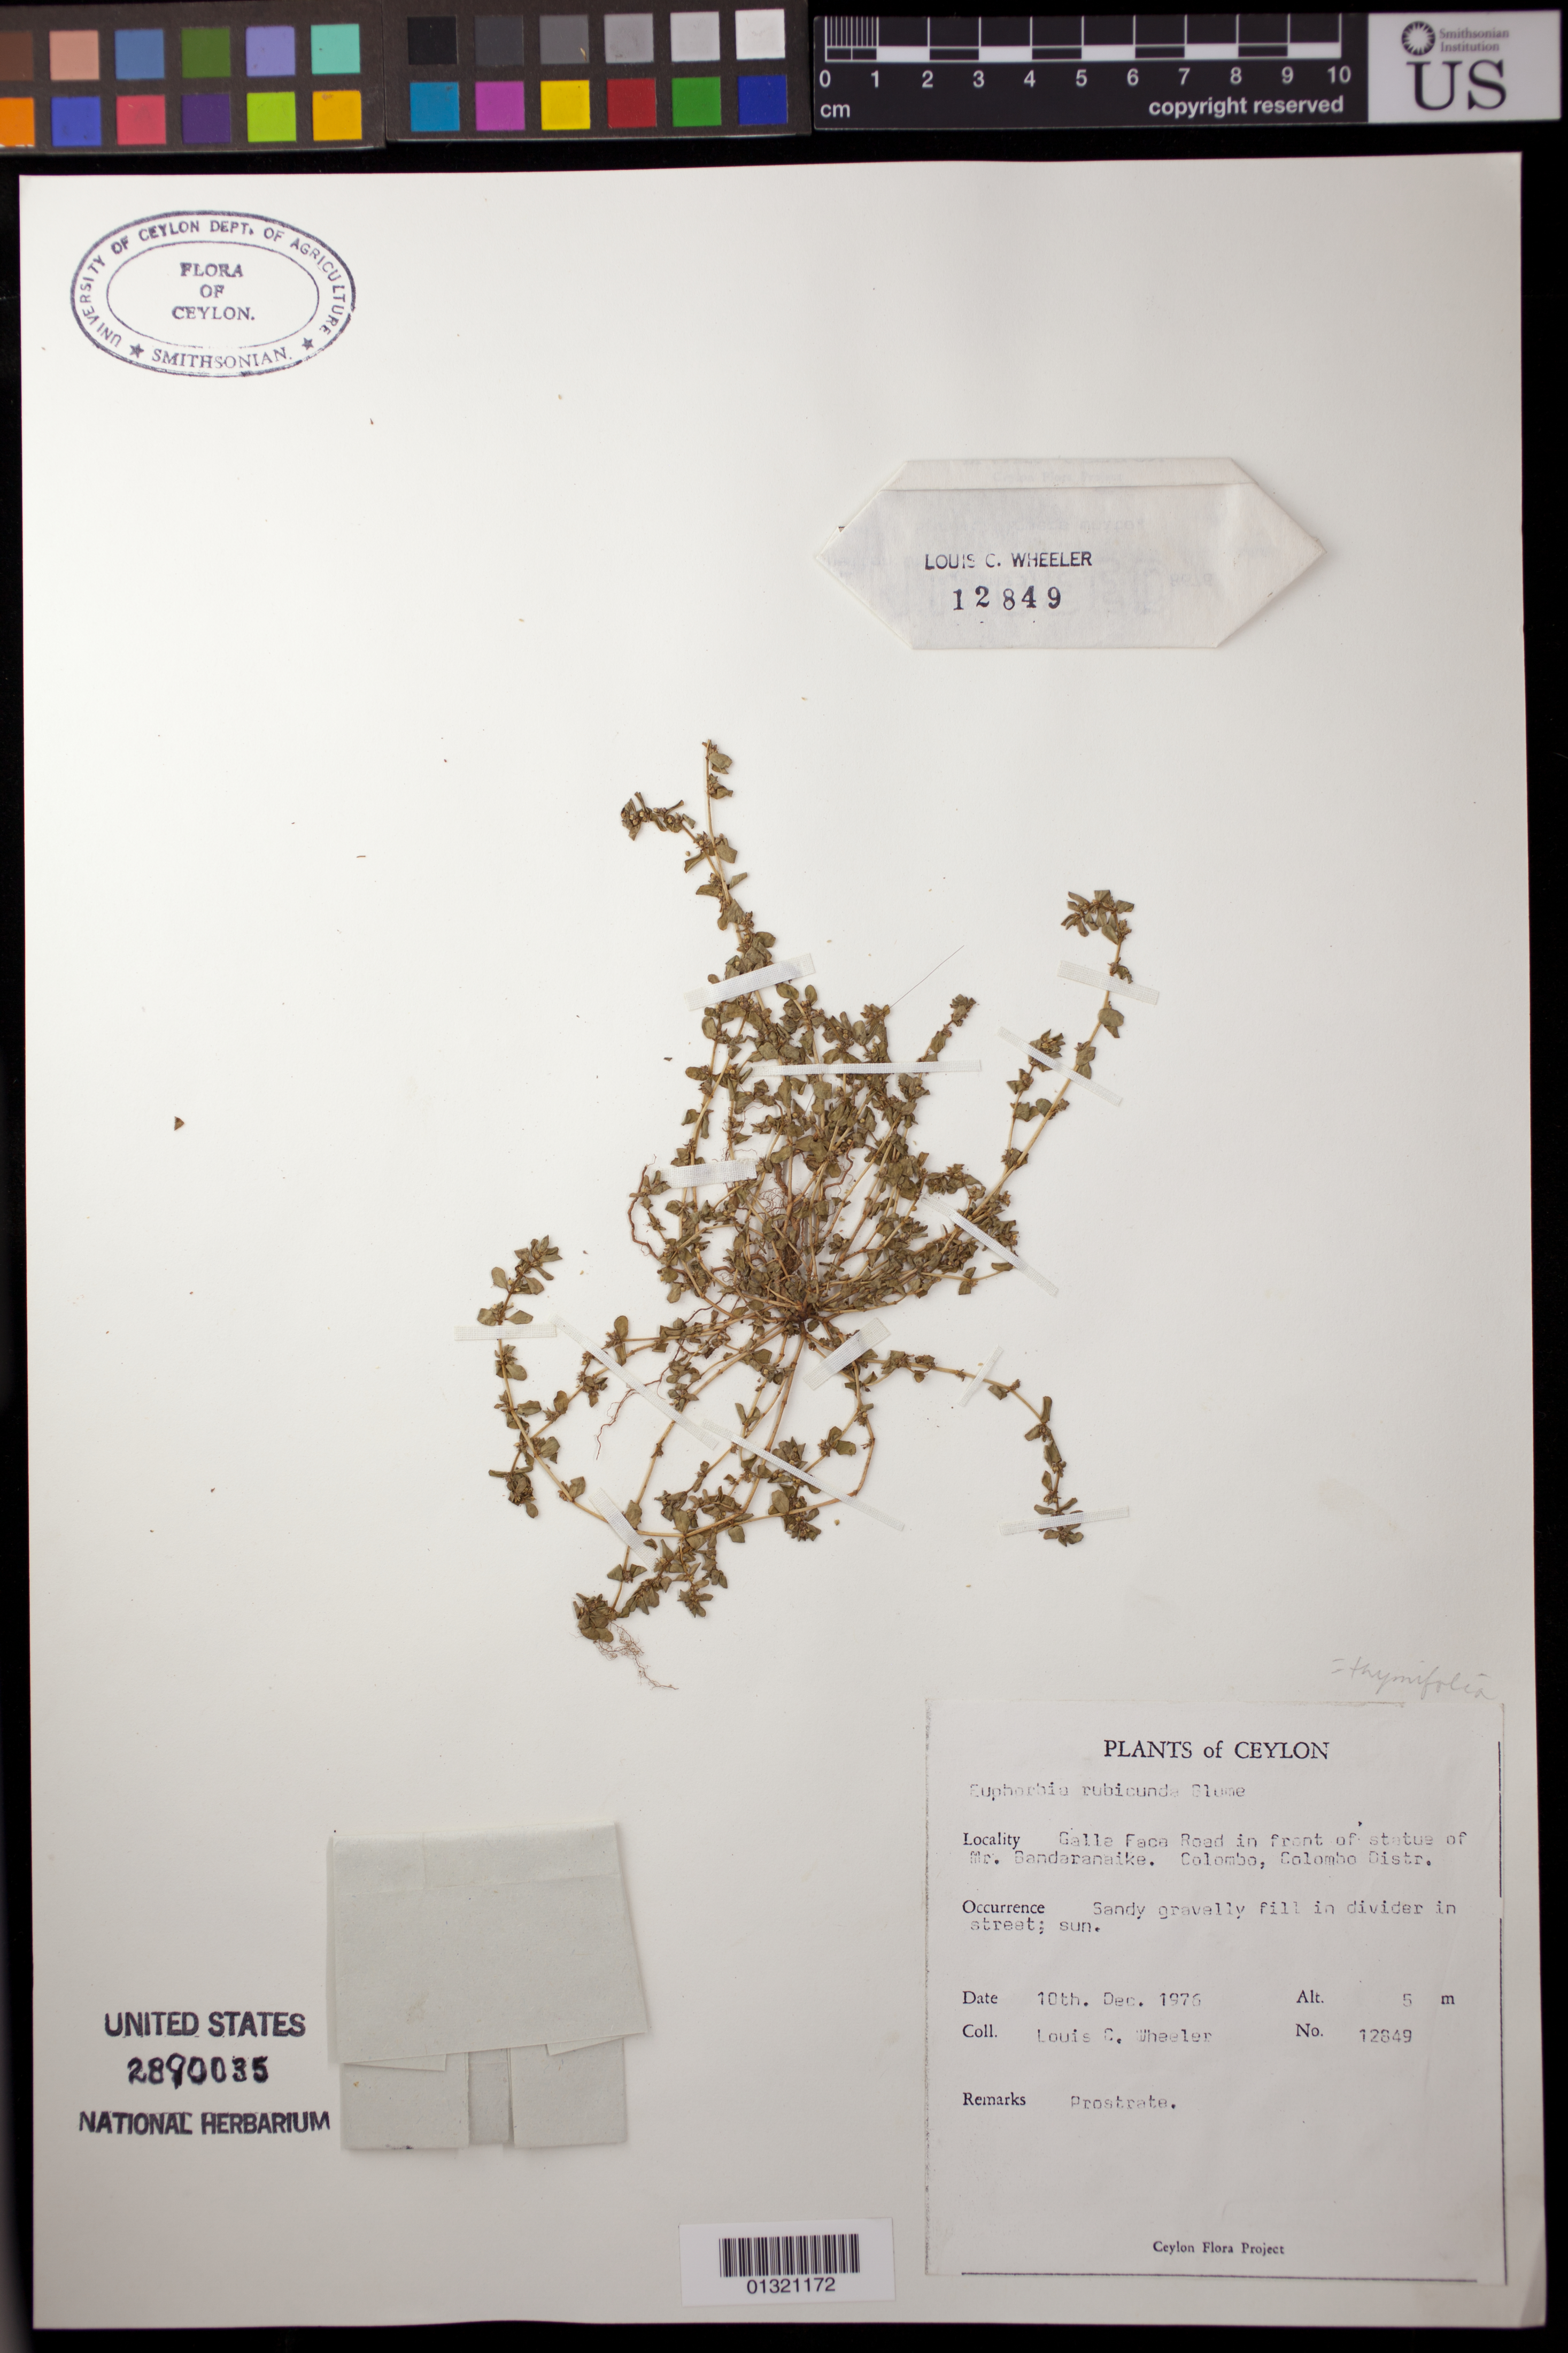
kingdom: Plantae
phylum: Tracheophyta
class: Magnoliopsida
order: Malpighiales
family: Euphorbiaceae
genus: Euphorbia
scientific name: Euphorbia thymifolia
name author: L.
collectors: L. C. Wheeler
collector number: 12849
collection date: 1976-12-10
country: Sri Lanka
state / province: Western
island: Ceylon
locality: Galle Face Road in front of statue of Mr. Bandaranaike. Colombo, Colombo Distr.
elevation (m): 5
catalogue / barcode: US 2890035